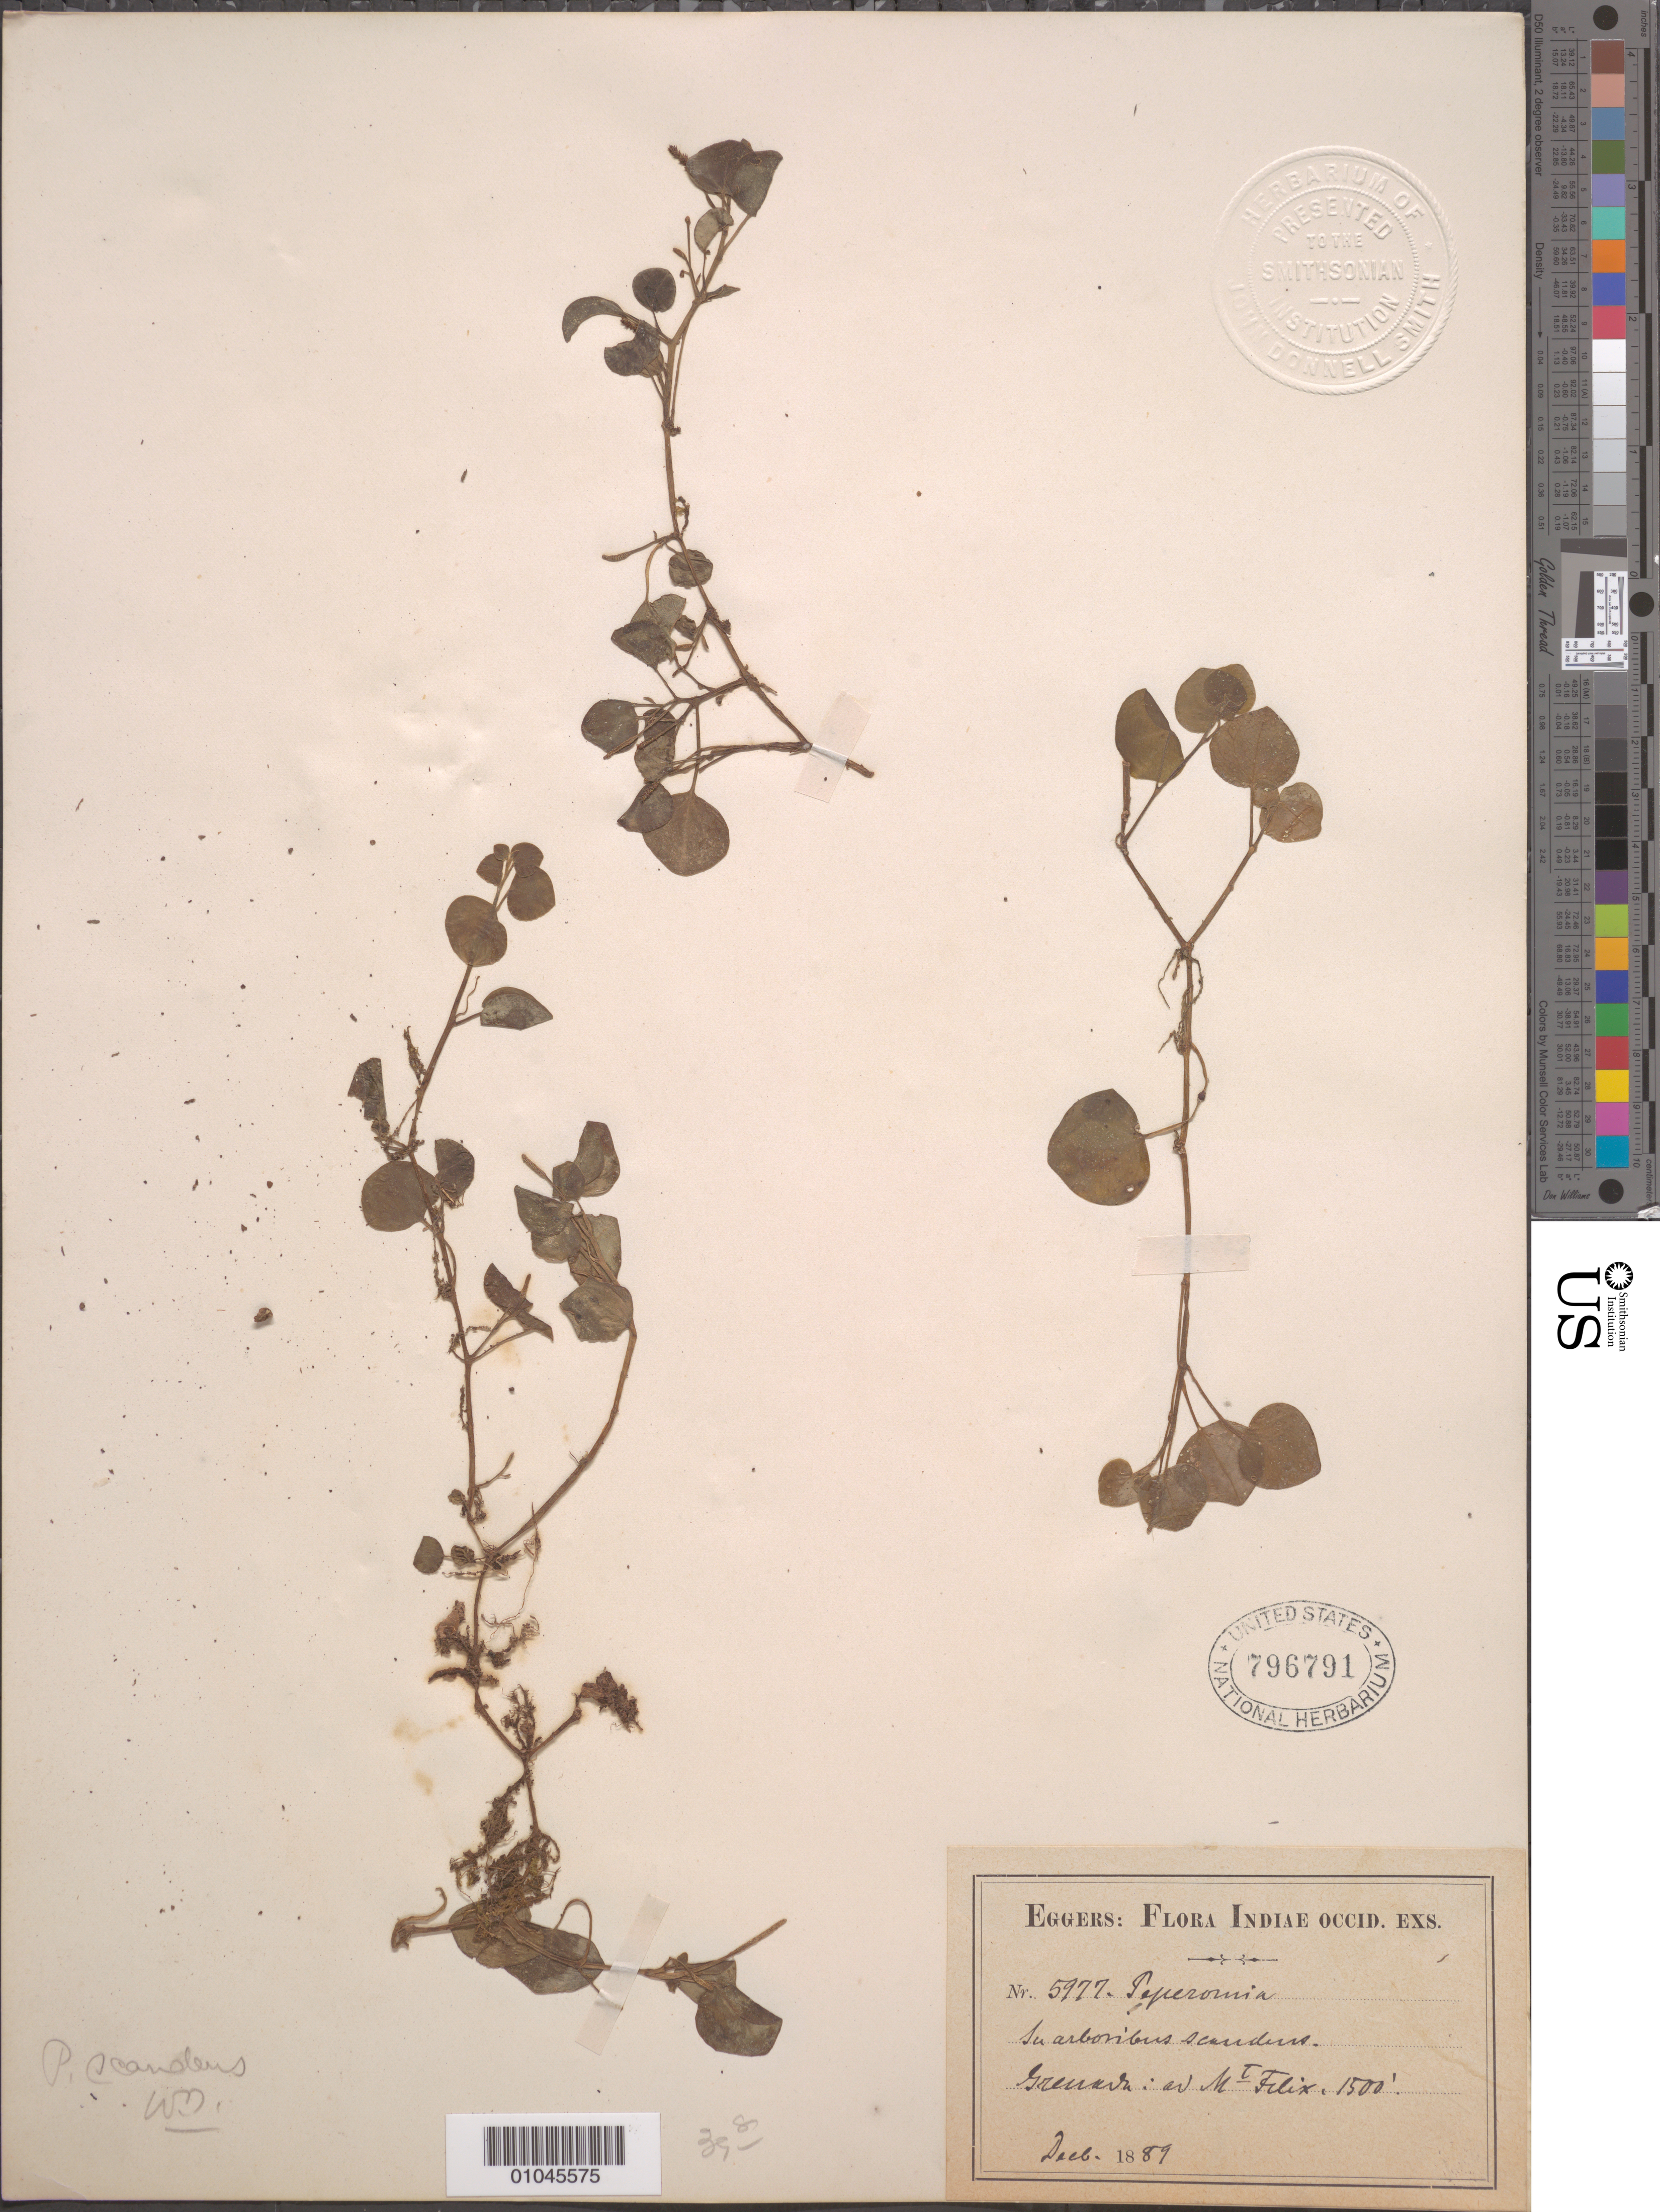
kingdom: Plantae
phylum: Tracheophyta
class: Magnoliopsida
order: Piperales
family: Piperaceae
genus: Peperomia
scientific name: Peperomia serpens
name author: (Sw.) Loudon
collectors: H. F. A. von Eggers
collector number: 5977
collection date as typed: Dec 1889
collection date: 1889-12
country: Grenada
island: Grenada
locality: Mt. Felix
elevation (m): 457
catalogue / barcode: US 796791